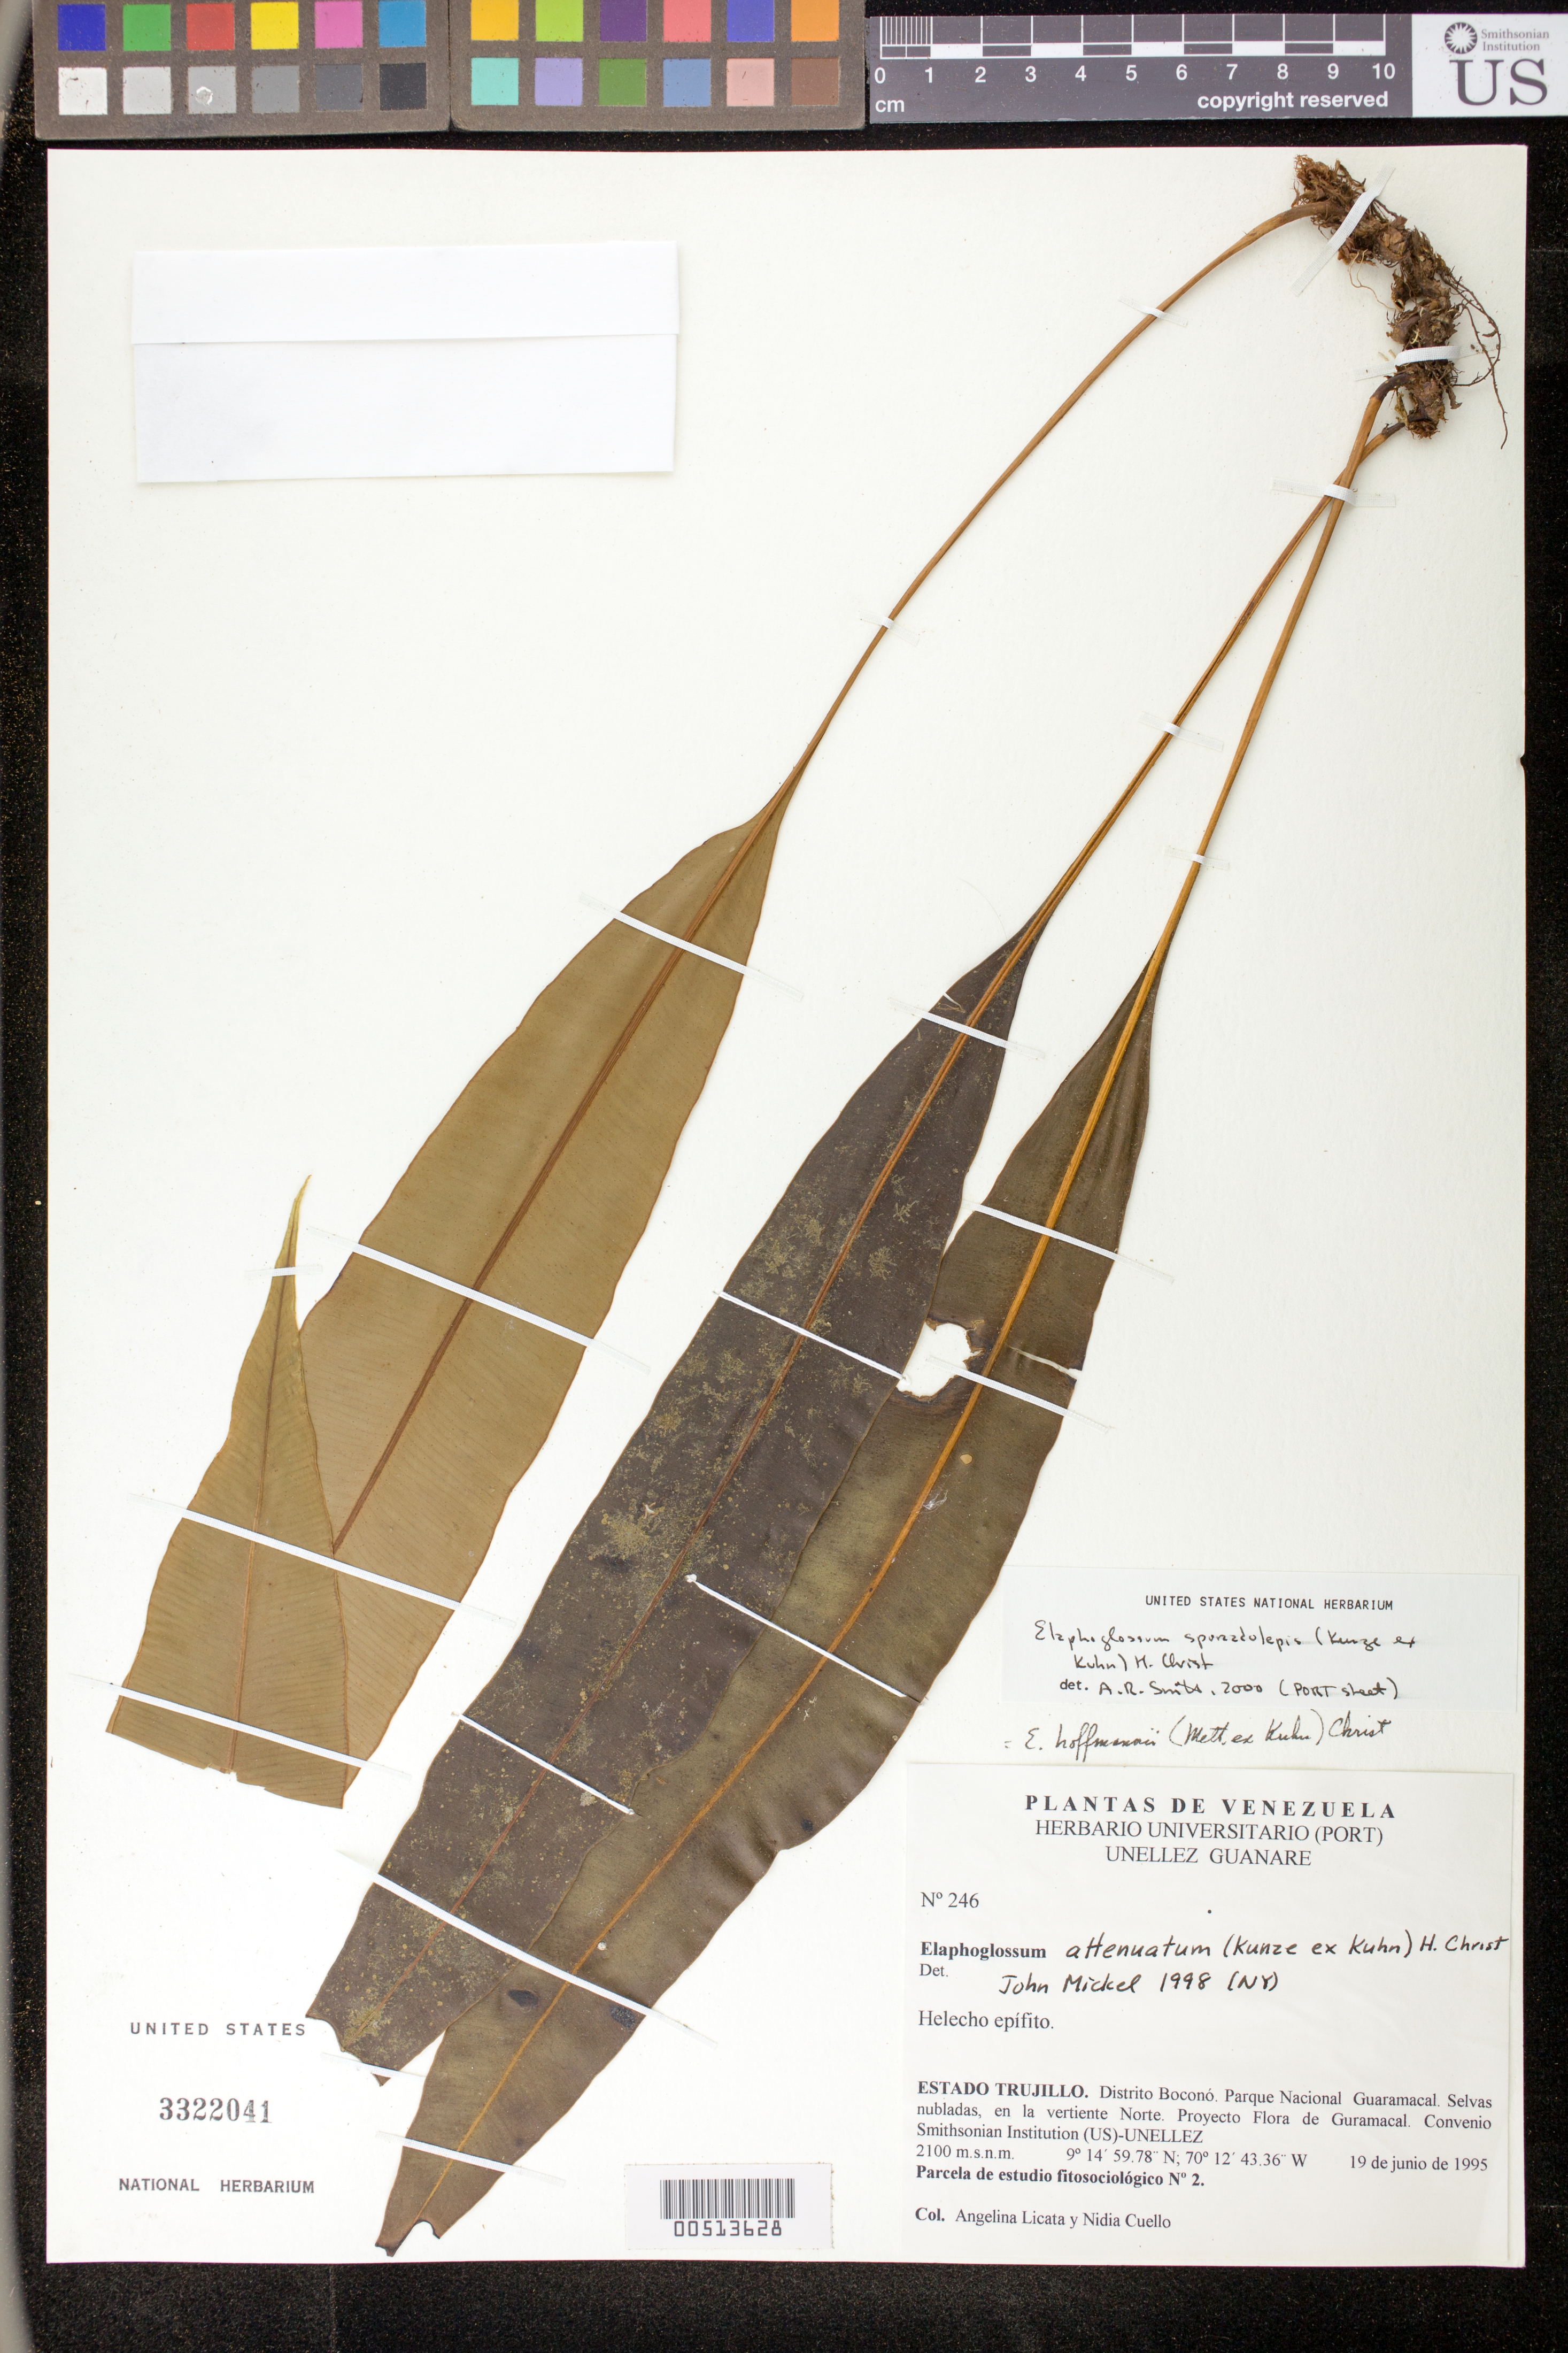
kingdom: Plantae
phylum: Tracheophyta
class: Polypodiopsida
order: Polypodiales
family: Dryopteridaceae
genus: Elaphoglossum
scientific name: Elaphoglossum sporadolepis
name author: (Kunze ex Kuhn) T. Moore ex C. Chr.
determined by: Smith, A.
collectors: A. Licata & N. L. Cuello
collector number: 246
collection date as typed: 19 Jun 1995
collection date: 1995-06-19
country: Venezuela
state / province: Trujillo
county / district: Boconó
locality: Parque Nacional Guaramacal, vertiente N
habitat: Selvas nubladas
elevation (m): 2100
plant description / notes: PORT, US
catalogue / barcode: US 3322041